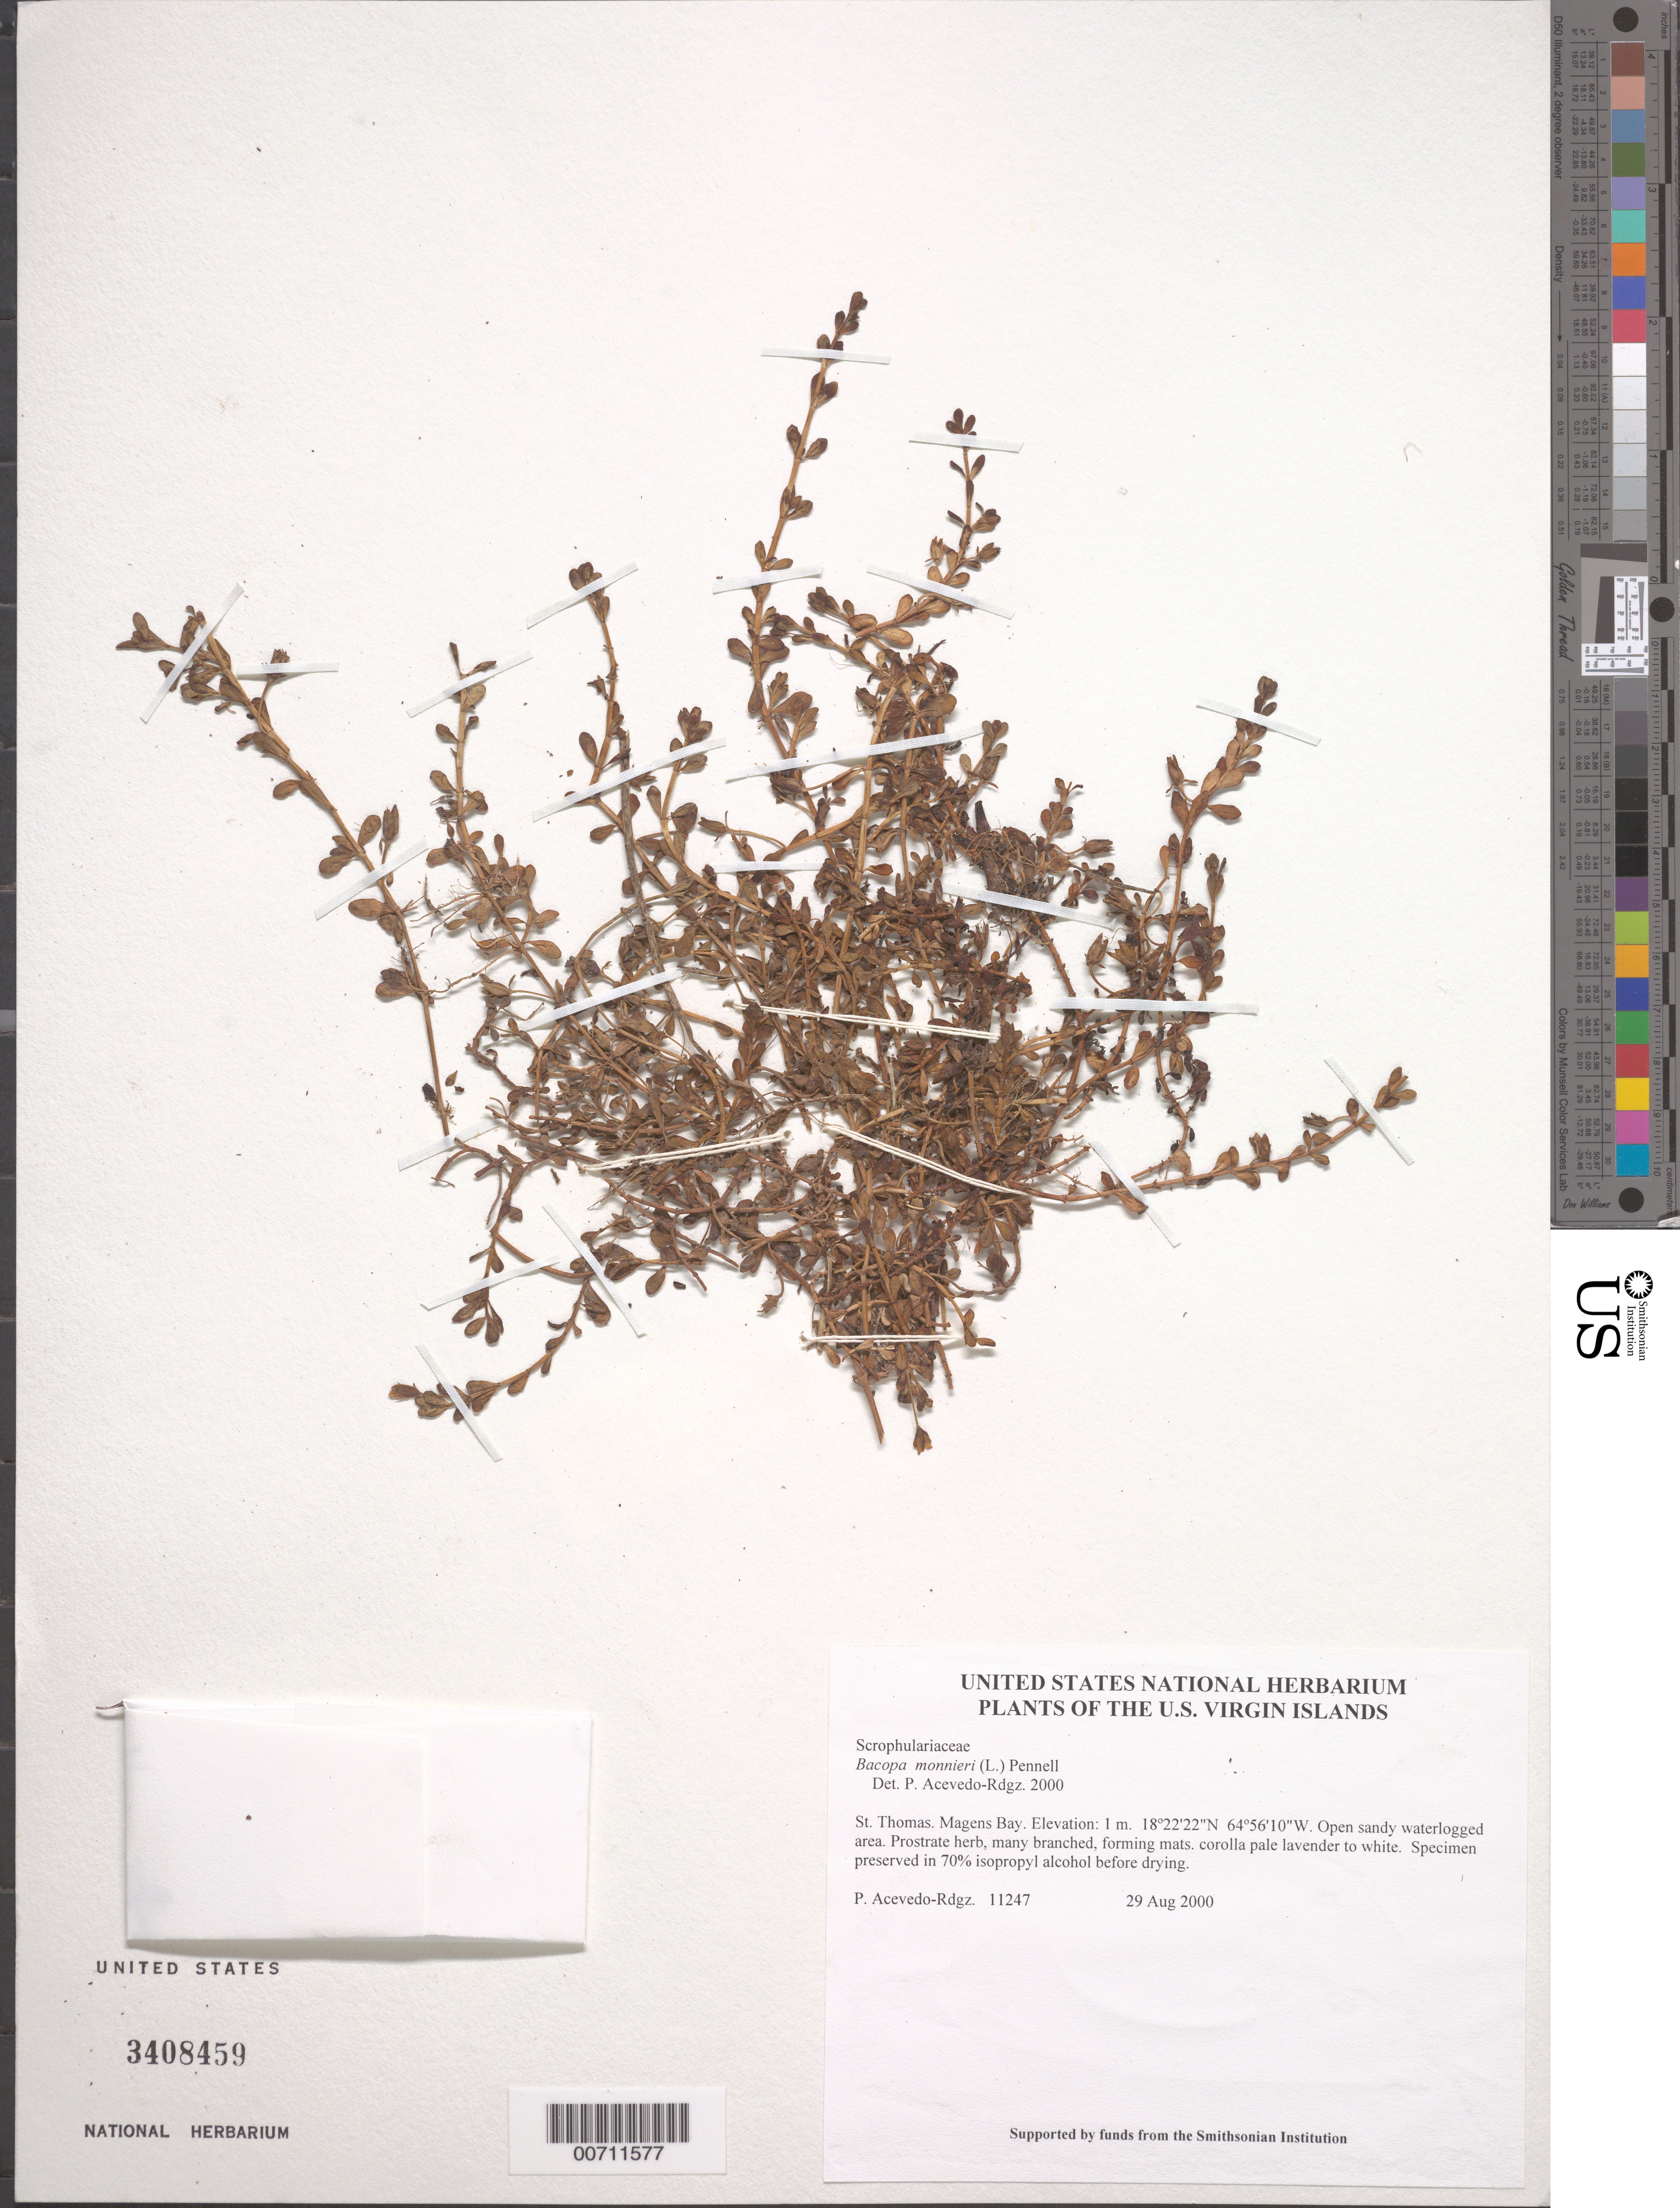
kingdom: Plantae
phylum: Tracheophyta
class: Magnoliopsida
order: Lamiales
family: Plantaginaceae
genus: Bacopa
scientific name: Bacopa monnieri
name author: (L.) Wettst.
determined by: Acevedo-Rodríguez, P., (BOT), Smithsonian Institution - National Museum of Natural History (UNITED STATES)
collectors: P. Acevedo-Rodr.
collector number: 11247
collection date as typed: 29 Aug 2000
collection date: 2000-08-29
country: U.S. Virgin Islands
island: St. Thomas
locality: Magens Bay.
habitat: Open sandy waterlogged area.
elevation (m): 1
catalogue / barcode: US 3408459